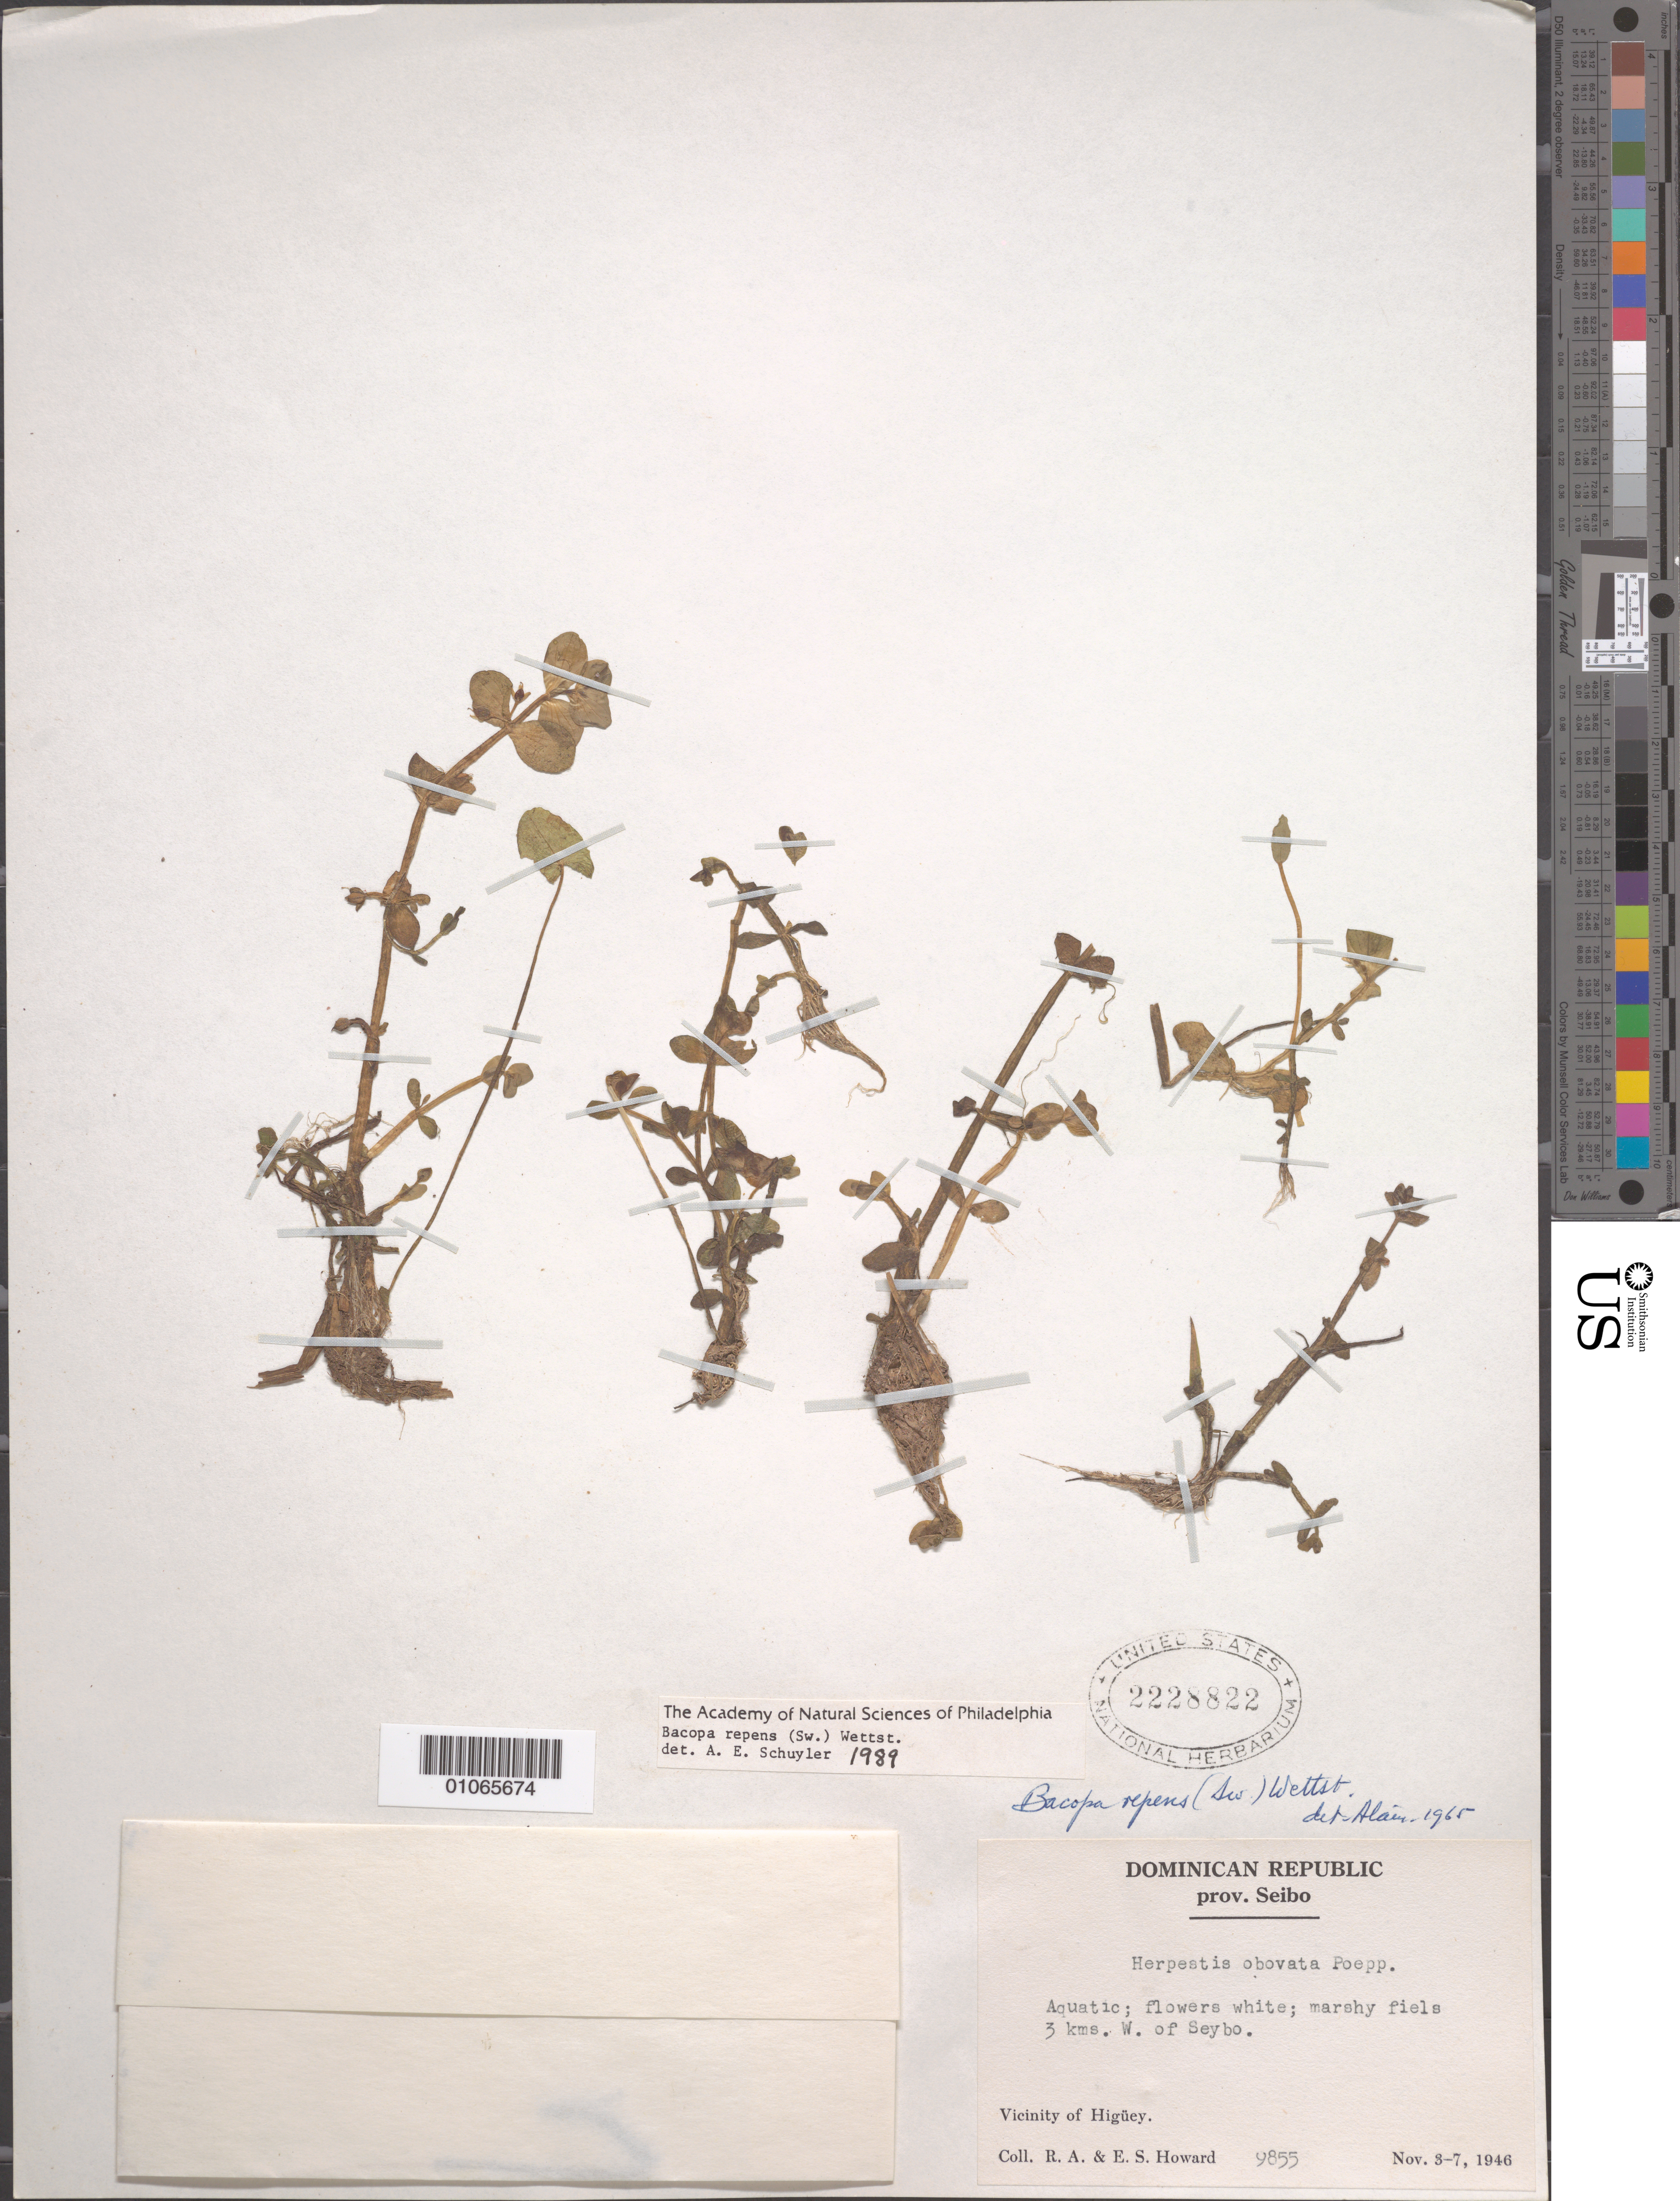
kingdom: Plantae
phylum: Tracheophyta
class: Magnoliopsida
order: Lamiales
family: Plantaginaceae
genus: Bacopa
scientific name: Bacopa repens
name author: (Sw.) Wettst.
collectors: R. A. Howard & E. S. Howard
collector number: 9855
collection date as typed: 03 Nov 1946 to 07 Nov 1946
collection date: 1946-11-03/1946-11-07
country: Dominican Republic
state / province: Hato Mayor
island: Hispaniola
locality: Marshy fields 3 kms. @ of Seybo. Province Seibo. Vicinity of Higuey.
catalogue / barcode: US 2228822